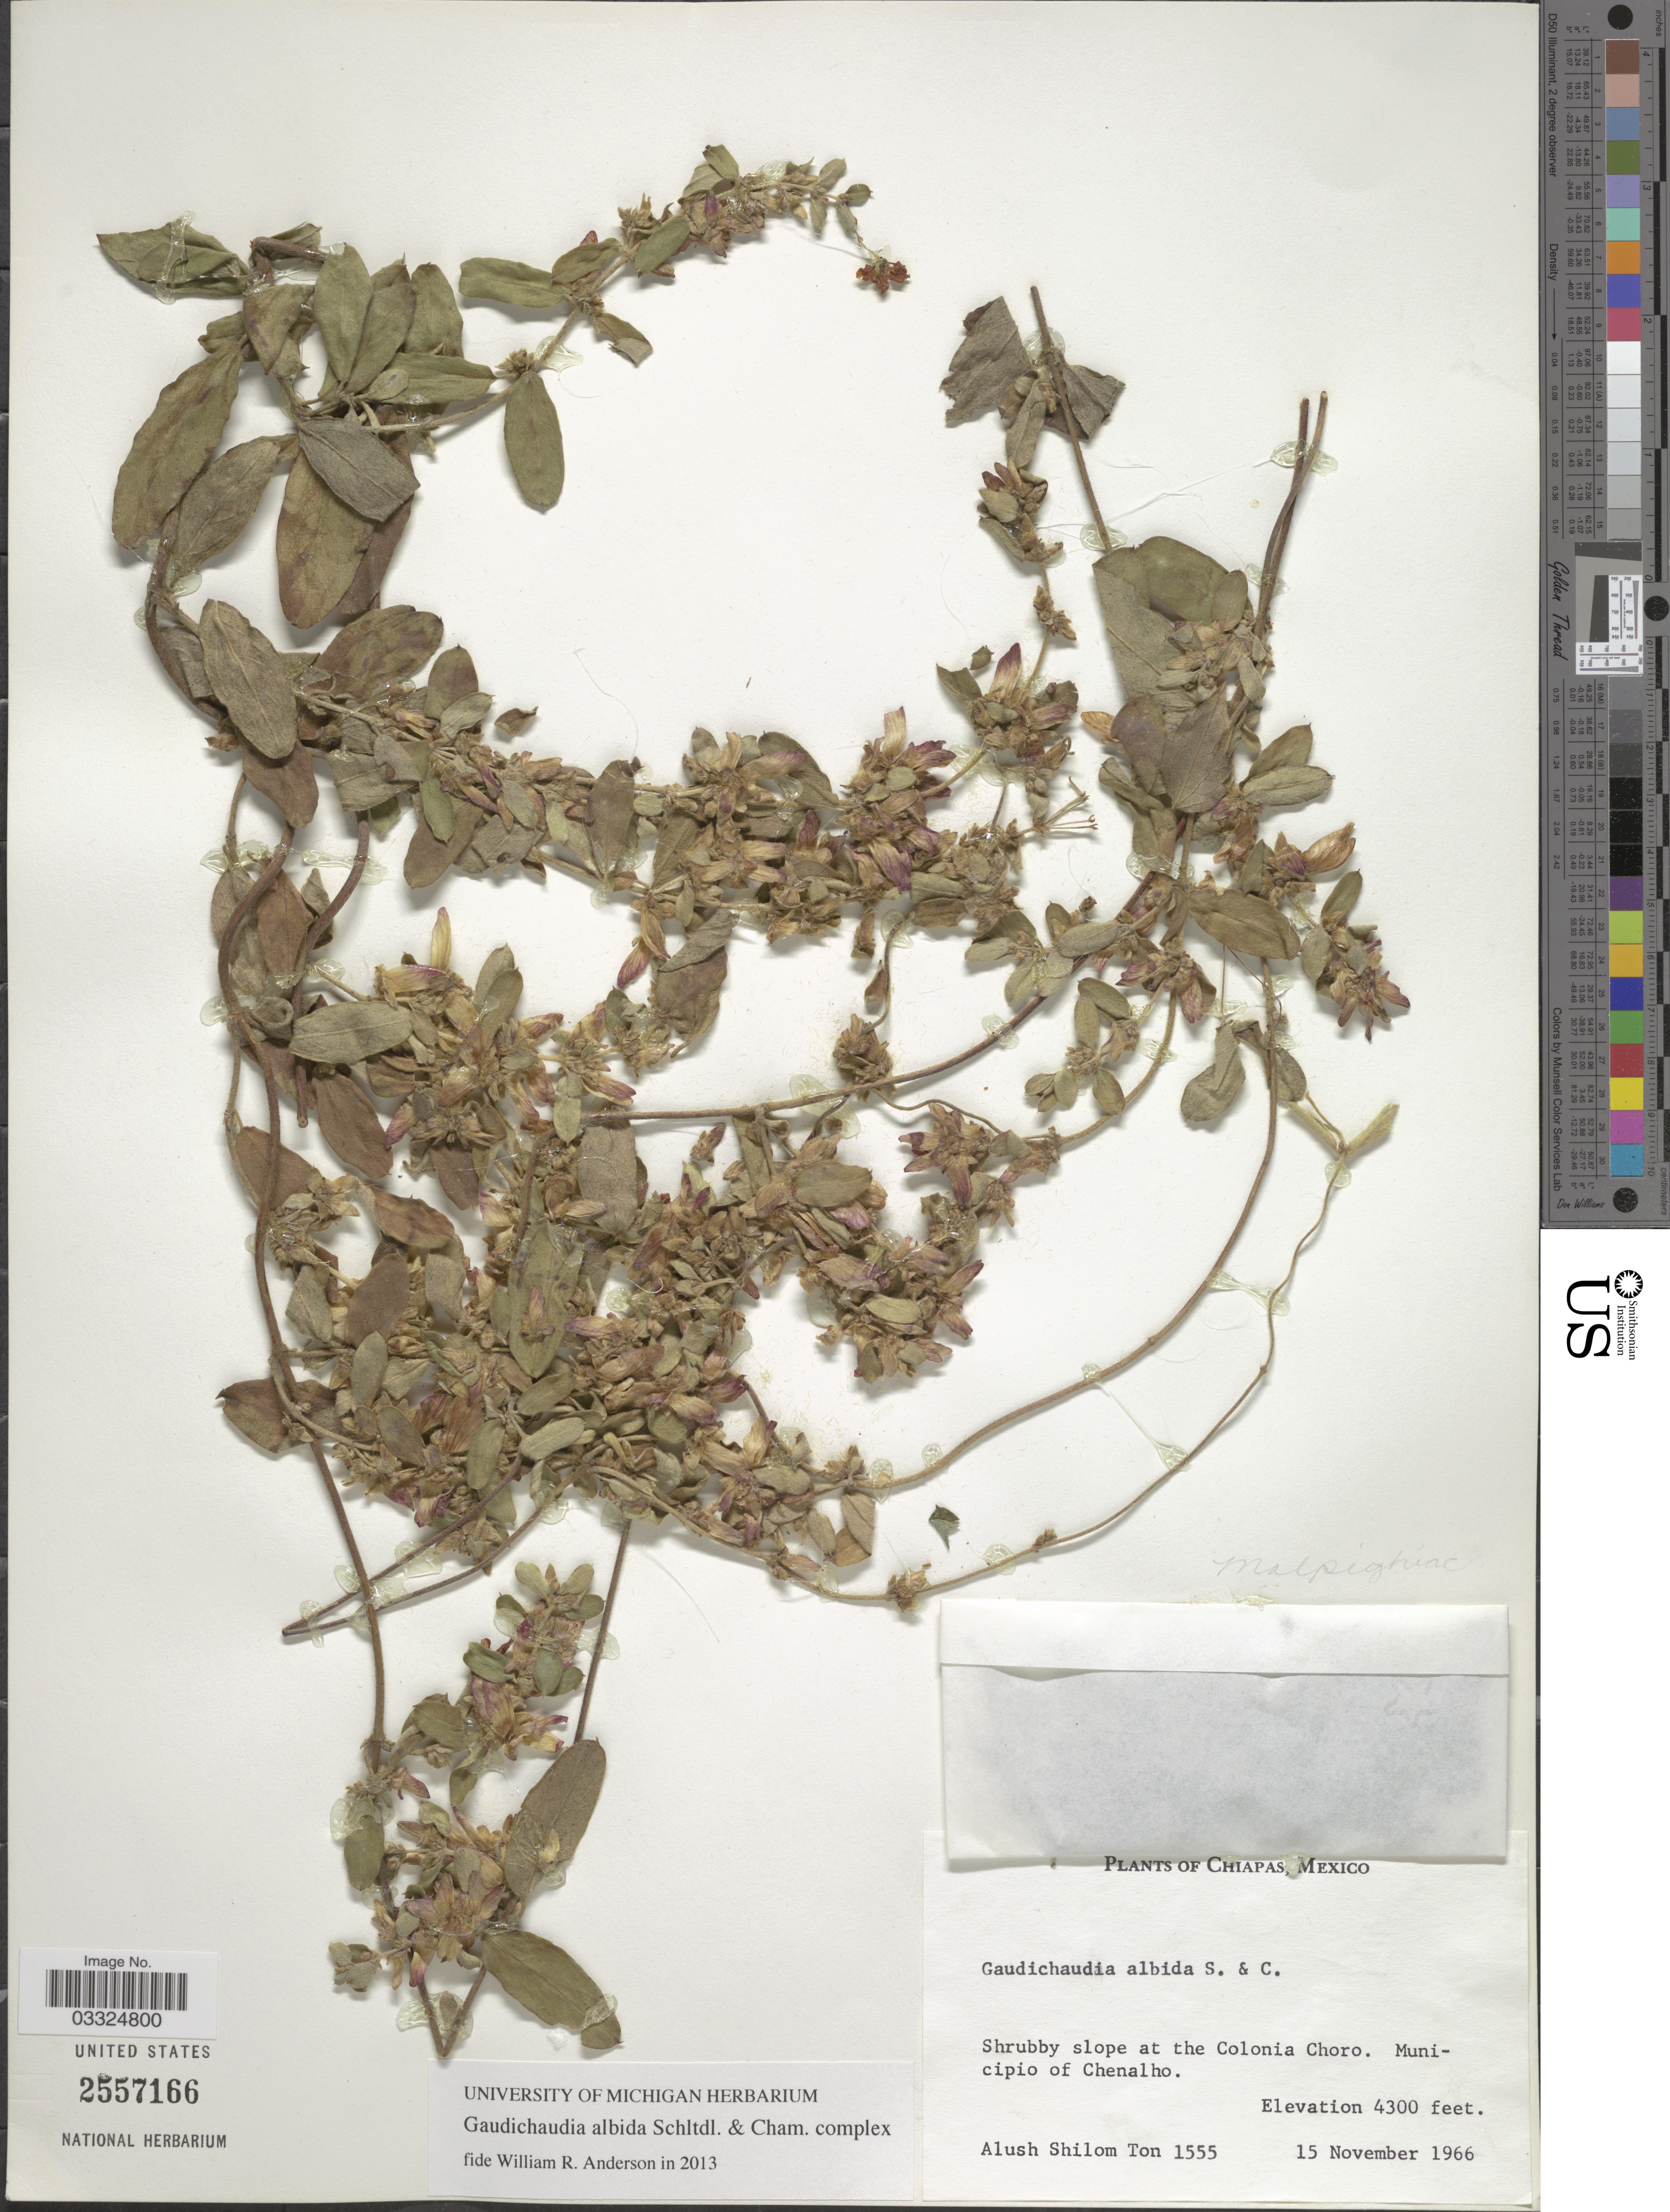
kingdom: Plantae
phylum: Tracheophyta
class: Magnoliopsida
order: Malpighiales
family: Malpighiaceae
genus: Gaudichaudia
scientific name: Gaudichaudia albida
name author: Schltdl. & Cham.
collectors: A. M. Ton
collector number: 1555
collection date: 1966-11-15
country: Mexico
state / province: Chiapas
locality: Shrubby slope at the Colonia Choro. Municipio of Chenalho.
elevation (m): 1311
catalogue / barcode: US 2557166